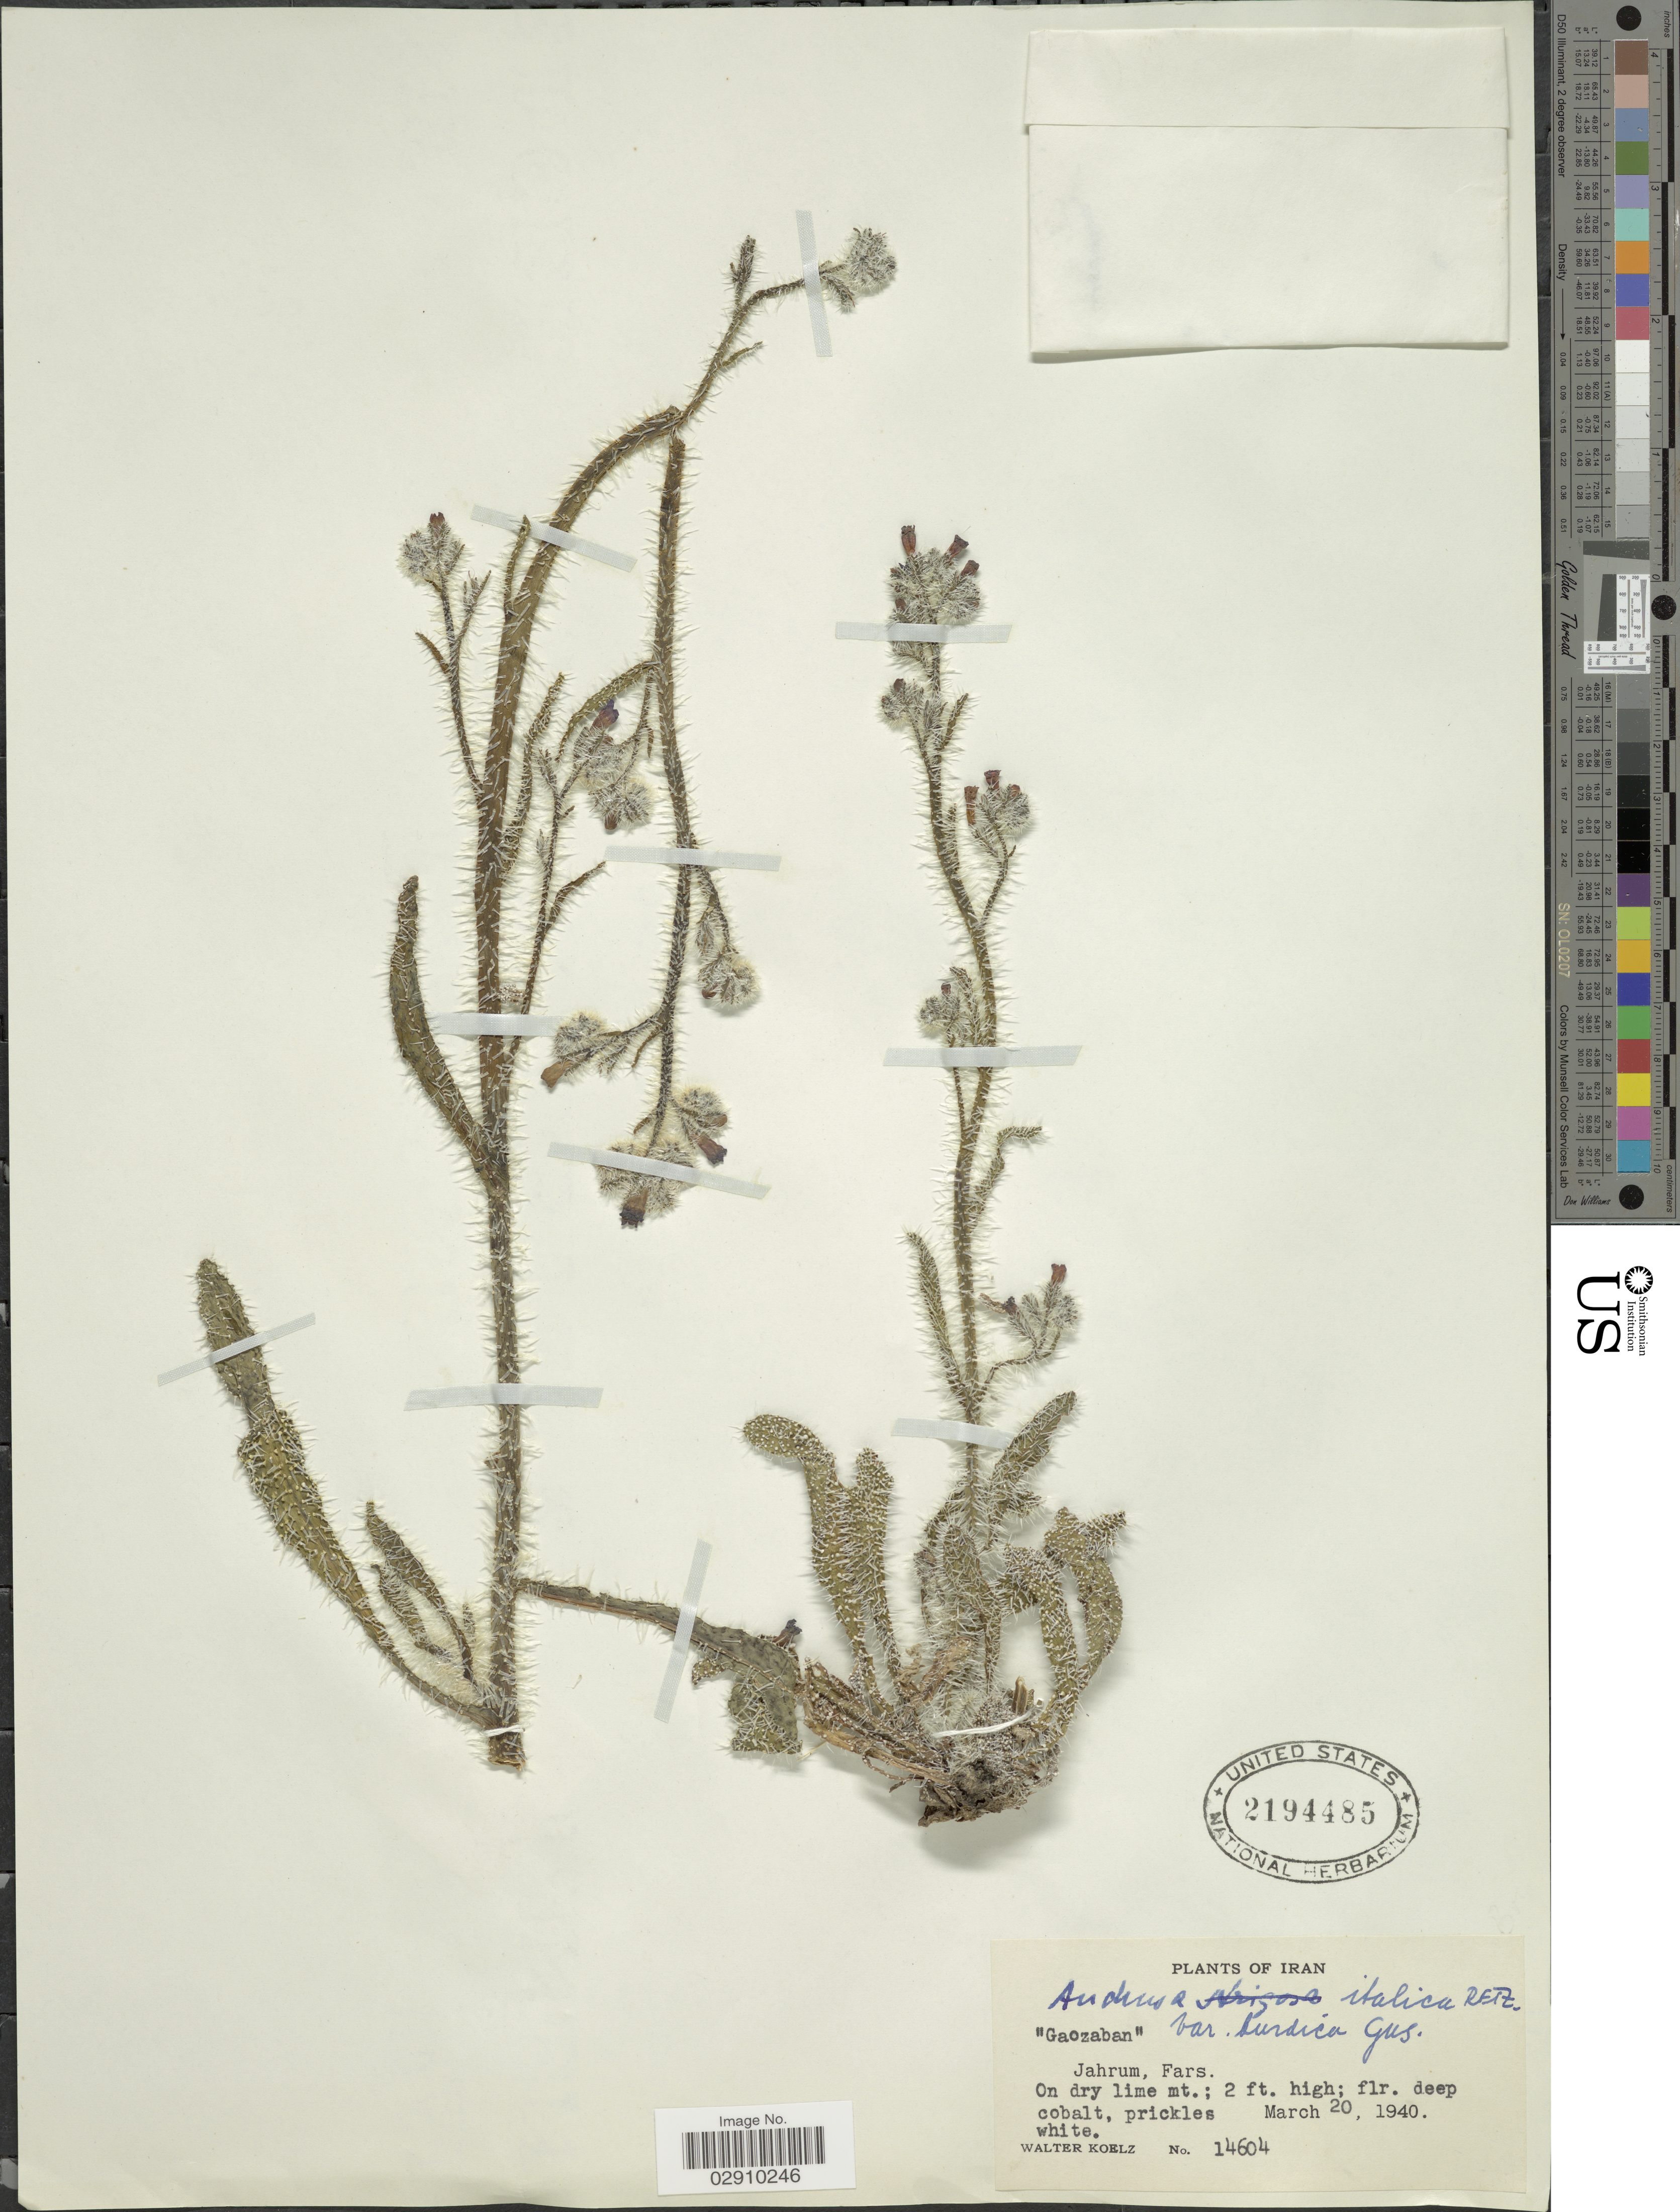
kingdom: Plantae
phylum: Tracheophyta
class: Magnoliopsida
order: Boraginales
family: Boraginaceae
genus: Anchusa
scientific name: Anchusa italica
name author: Retz.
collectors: W. N. Koelz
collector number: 14604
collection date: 1940-03-20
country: Iran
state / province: Fars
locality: Jahrum, Fars.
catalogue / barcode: US 2194485